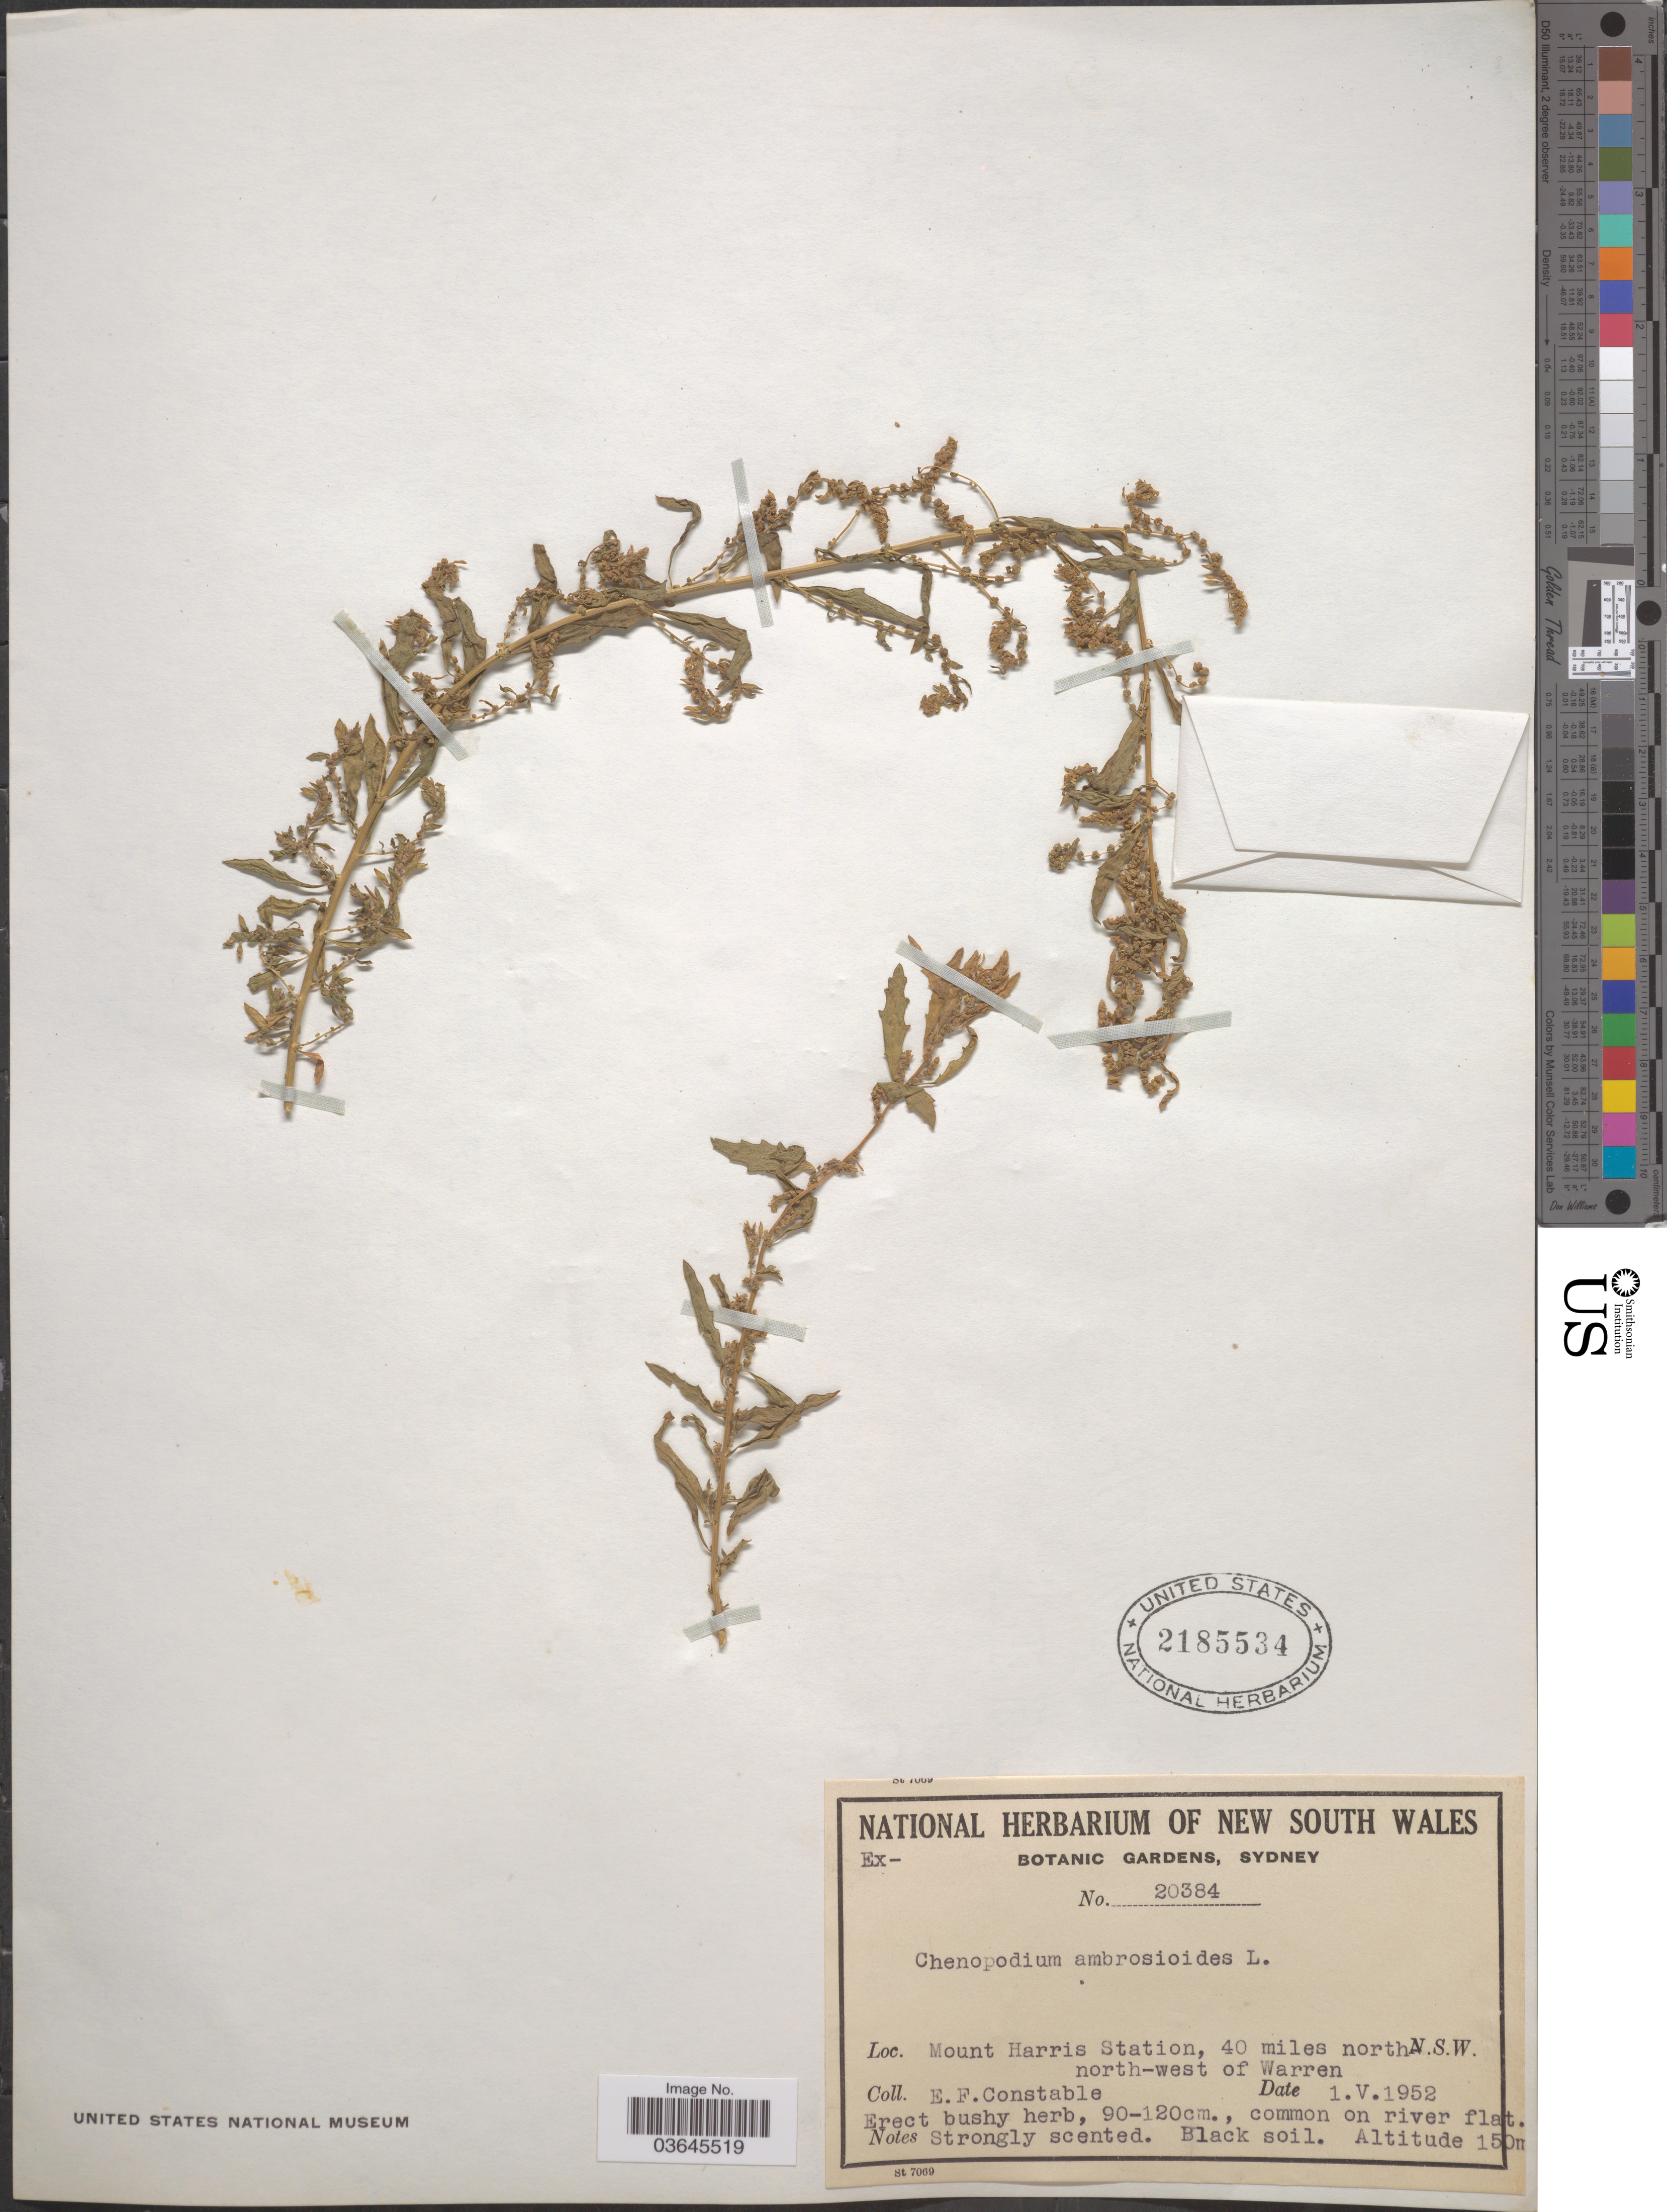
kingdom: Plantae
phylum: Tracheophyta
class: Magnoliopsida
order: Caryophyllales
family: Amaranthaceae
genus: Chenopodium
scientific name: Chenopodium ambrosioides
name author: L.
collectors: E. F. Constable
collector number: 20384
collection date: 1952-05-01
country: Australia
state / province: New South Wales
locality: Mount Harris Station, 40 miles north-north-west of Warren.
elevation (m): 150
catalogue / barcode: US 2185534